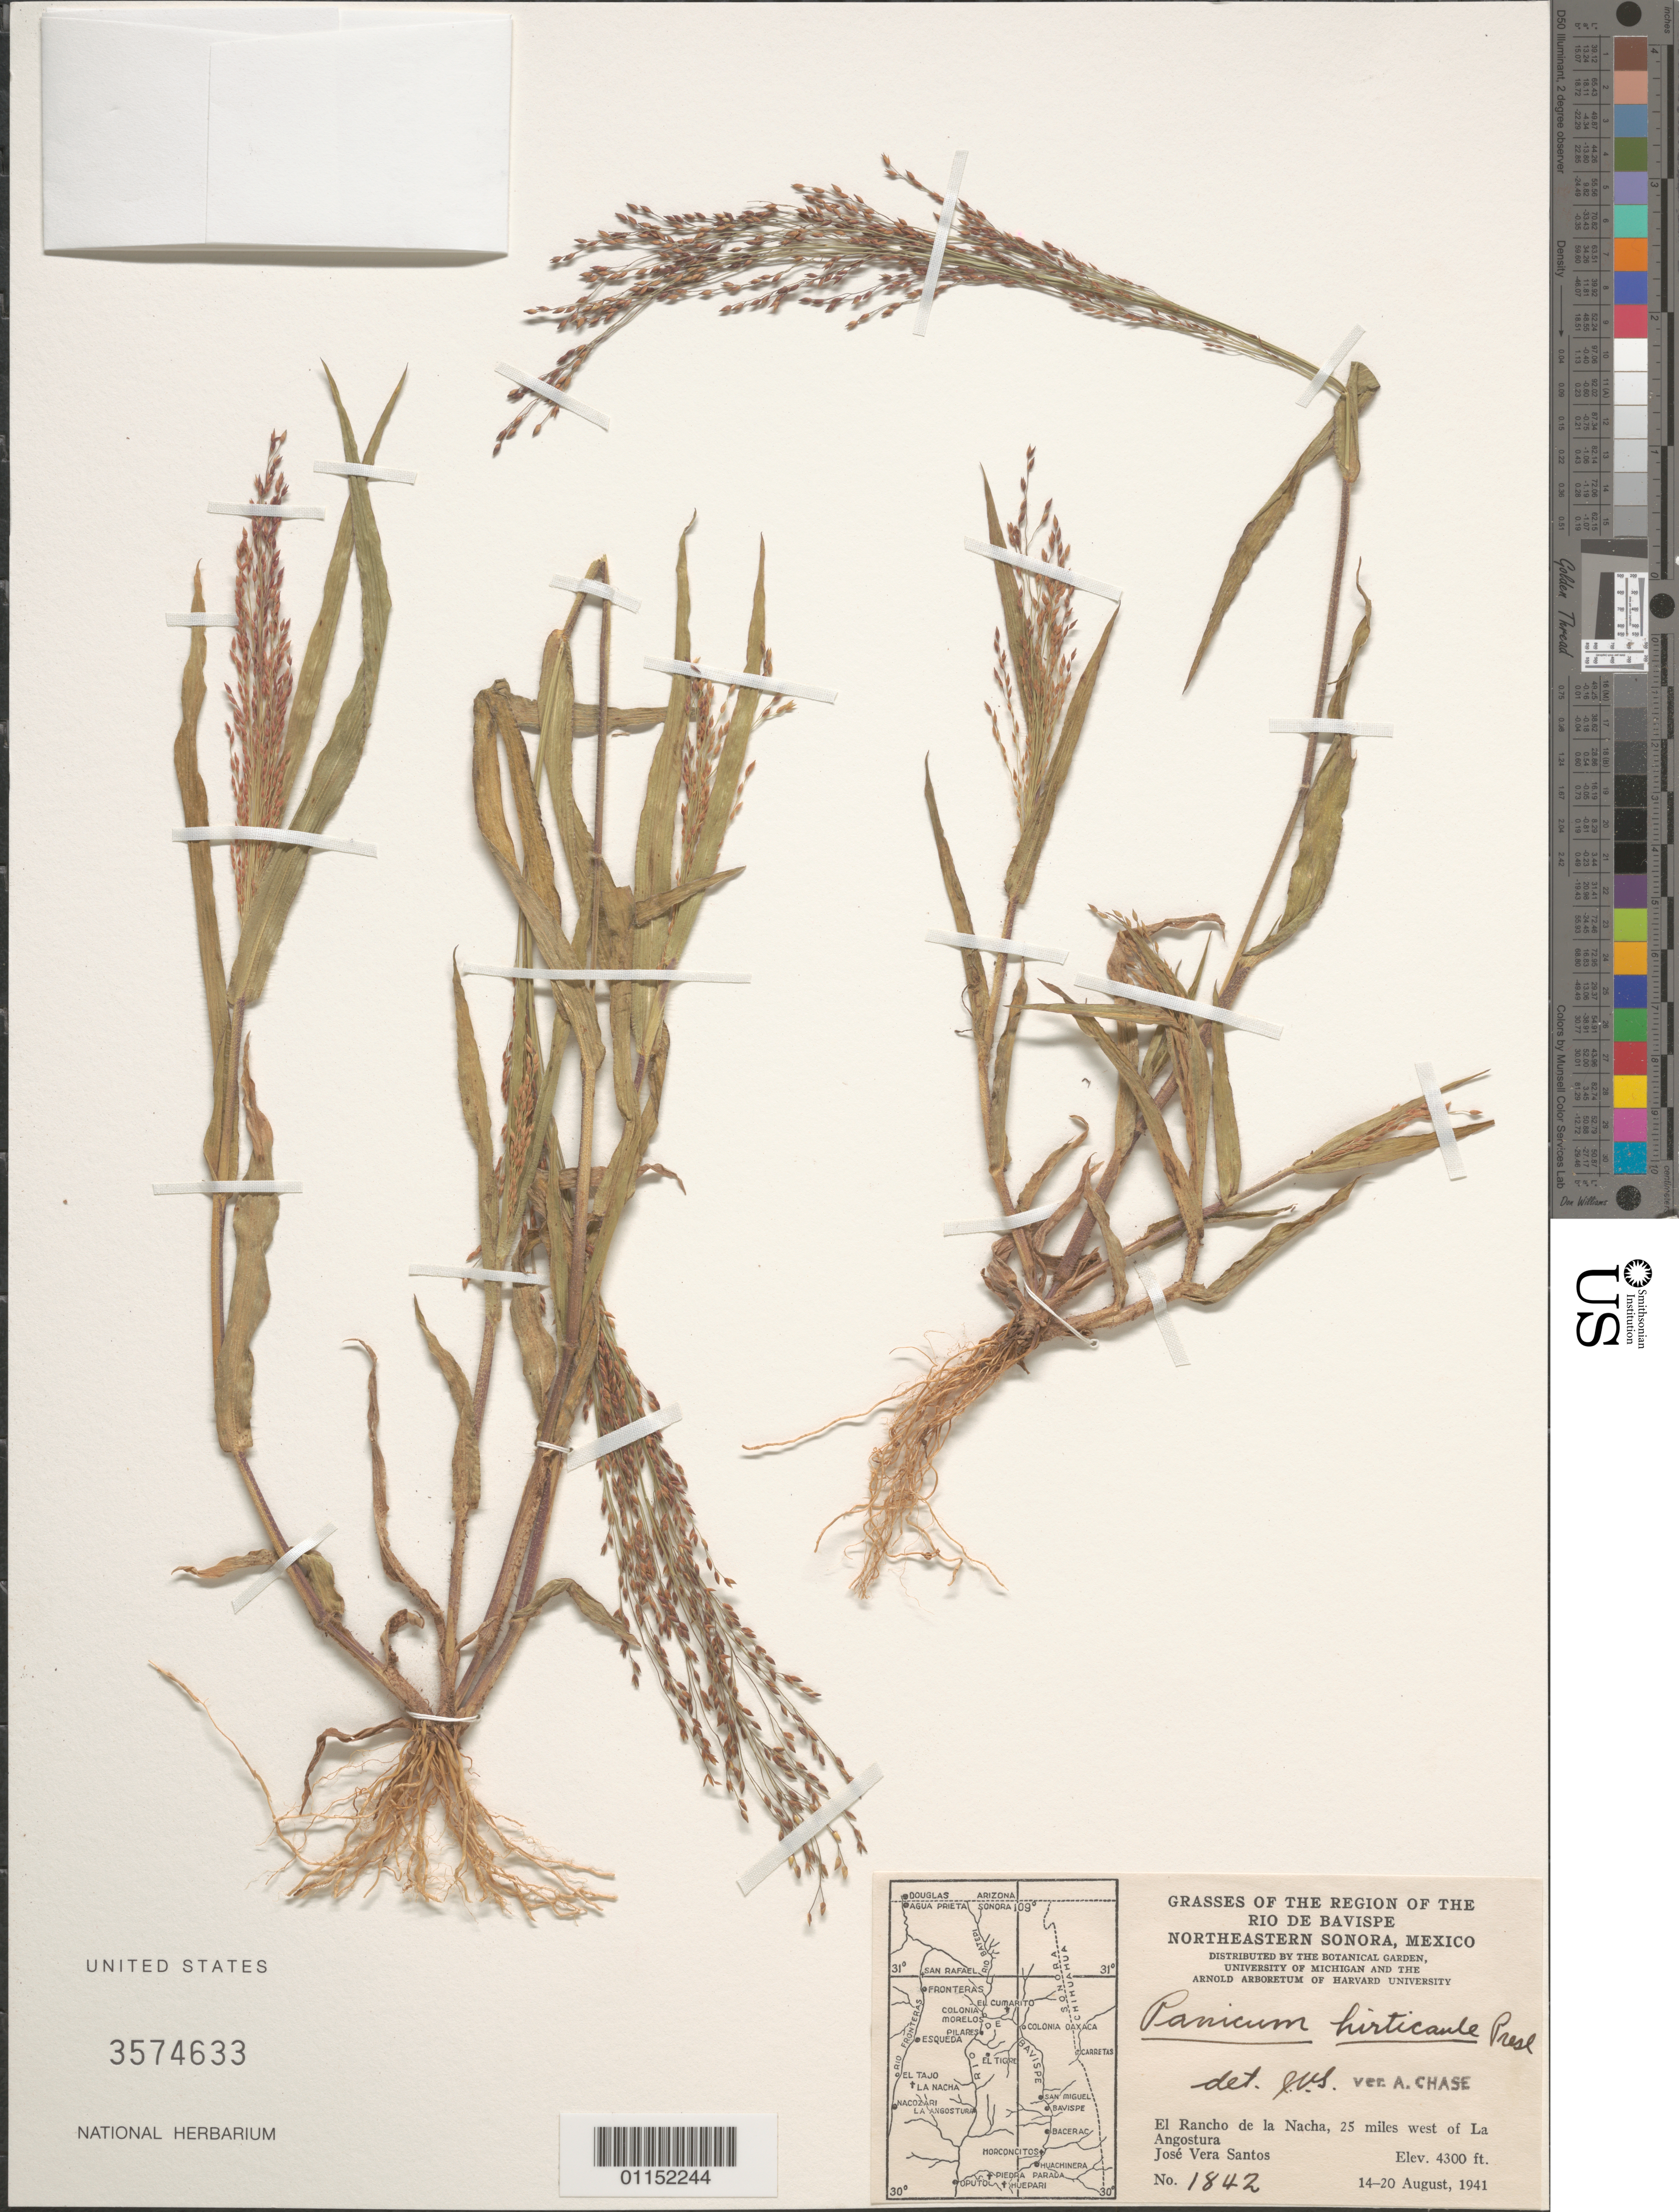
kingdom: Plantae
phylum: Tracheophyta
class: Liliopsida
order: Poales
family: Poaceae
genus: Panicum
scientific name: Panicum hirticaule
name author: J. Presl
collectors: J. V. Santos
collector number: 1842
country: Mexico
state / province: Sonora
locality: El Rancho de la Nacha, 25 miles W of La Angostura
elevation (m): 1311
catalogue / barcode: US 3574633